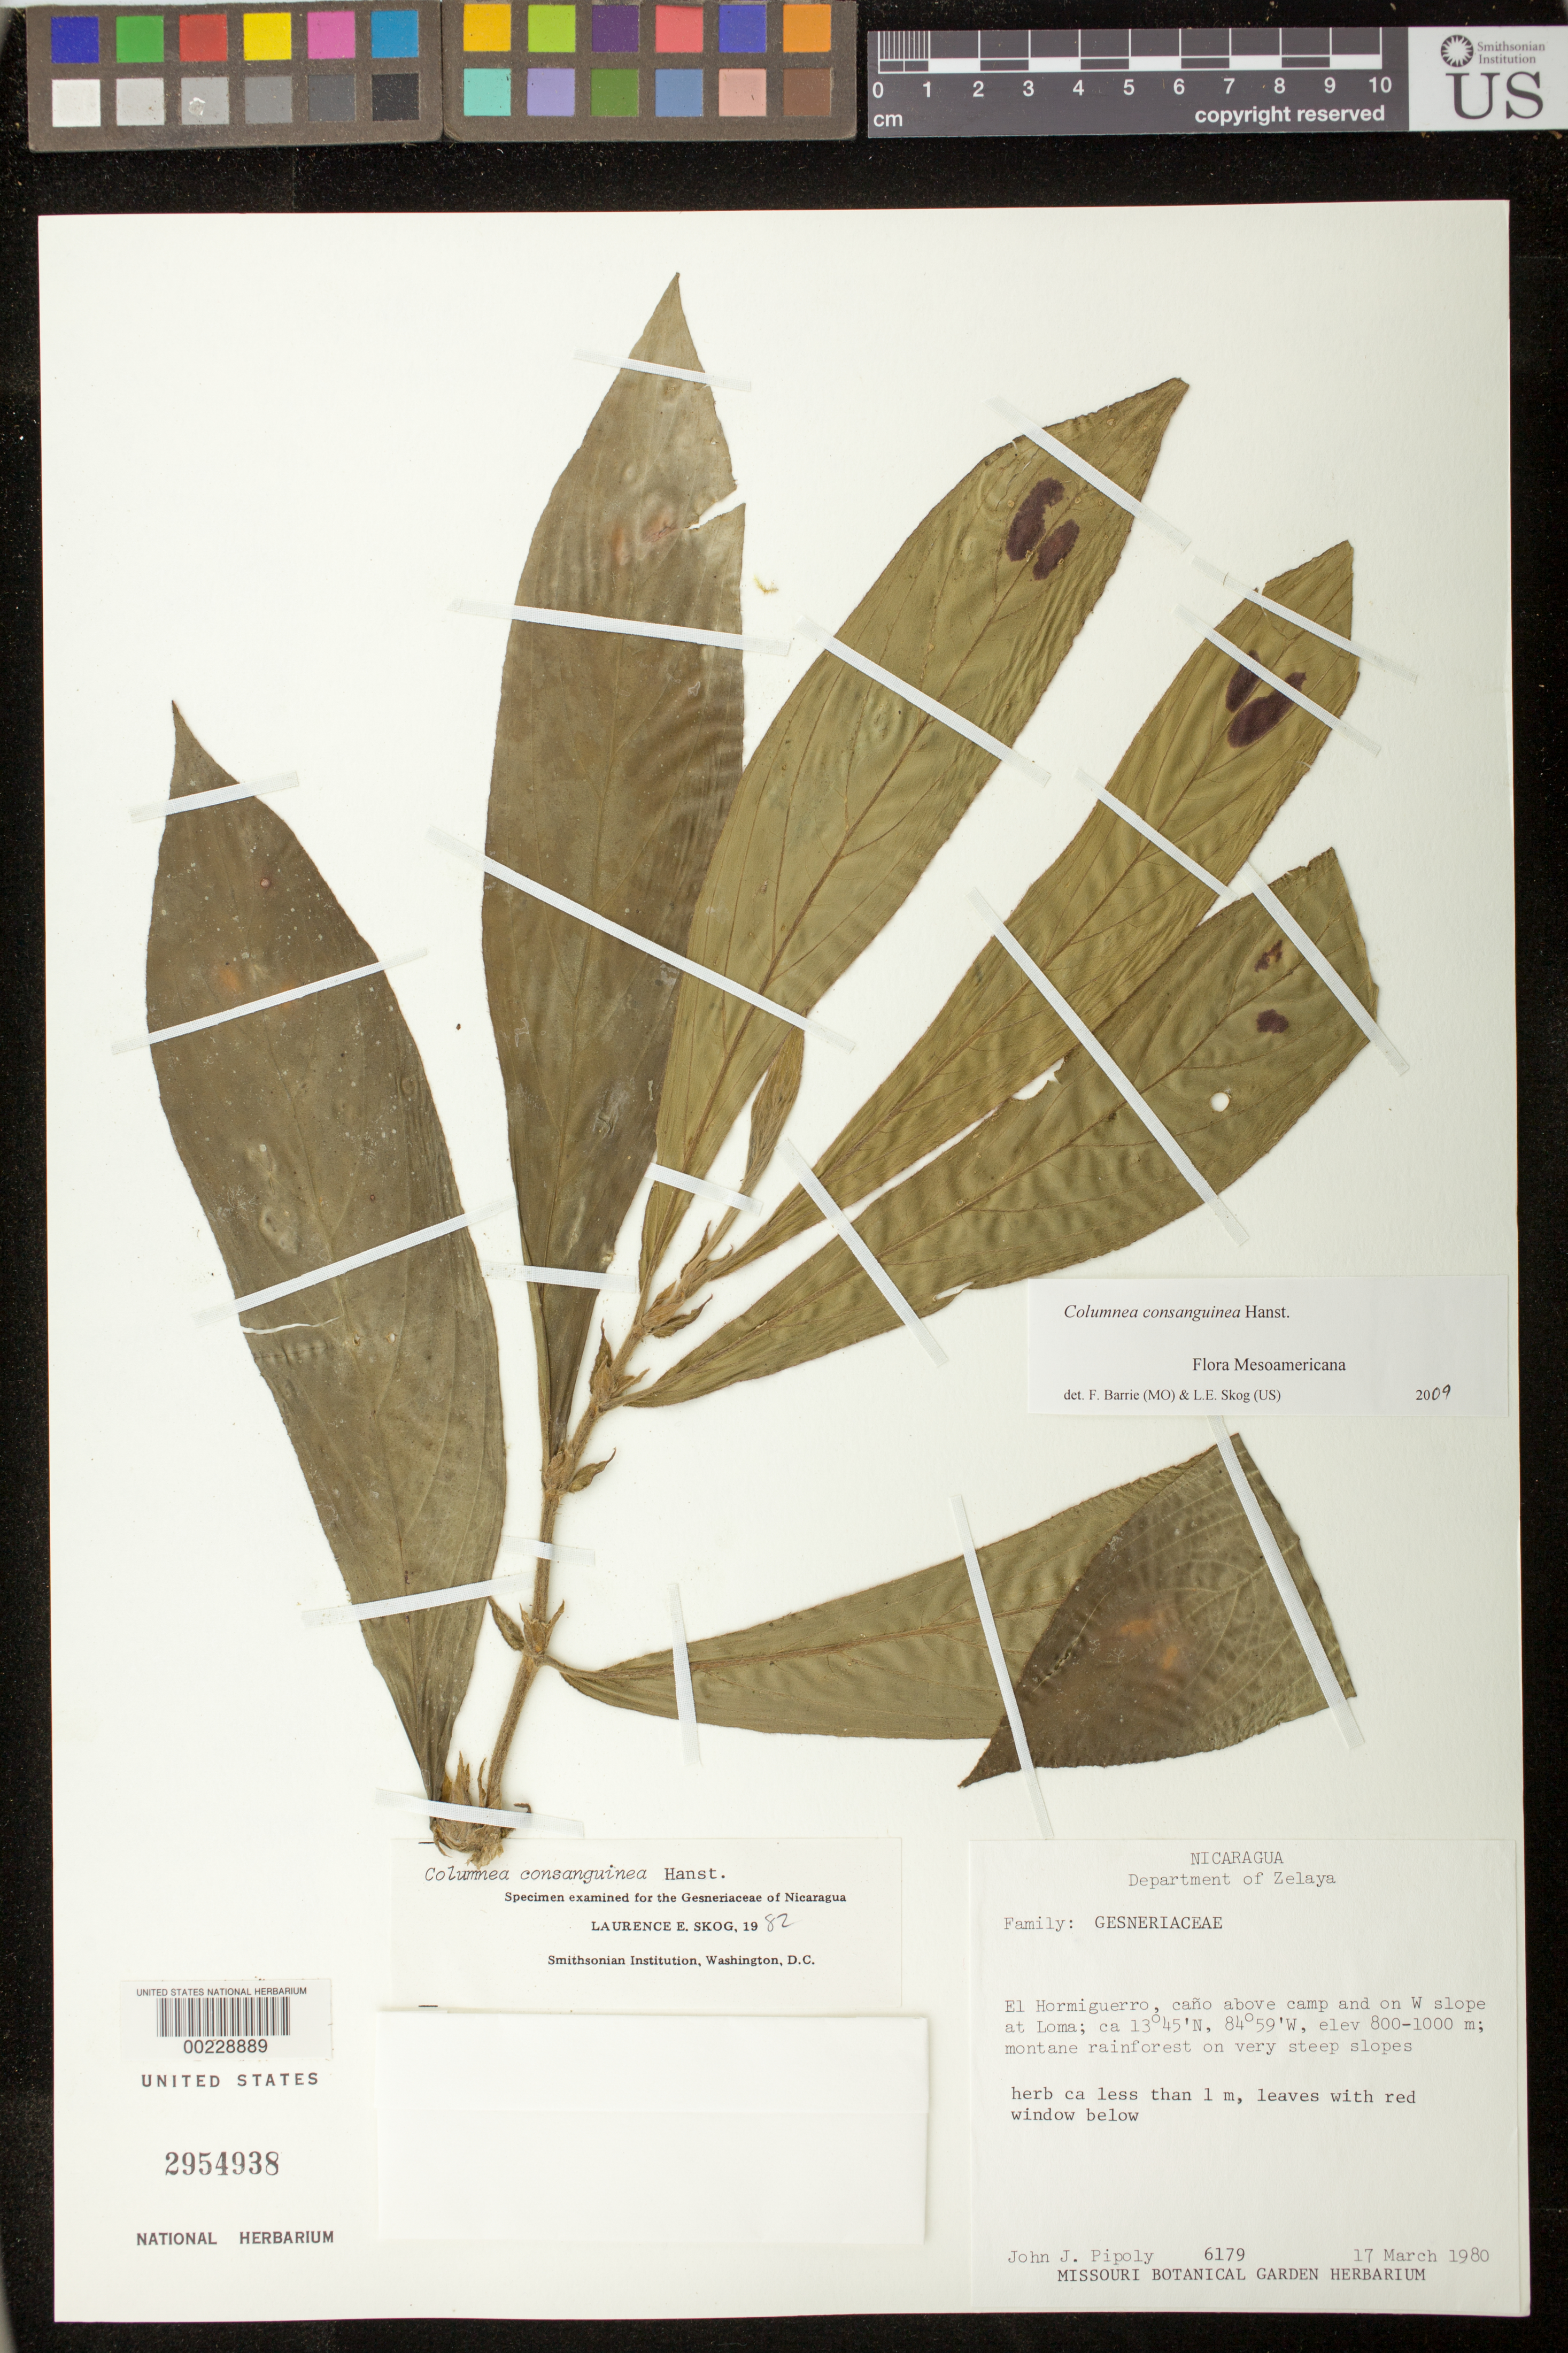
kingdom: Plantae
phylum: Tracheophyta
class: Magnoliopsida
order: Lamiales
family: Gesneriaceae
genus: Columnea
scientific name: Columnea consanguinea Hanst. var. consanguinea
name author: (Hanst.) Hanst.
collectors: J. J. Pipoly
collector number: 6179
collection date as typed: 17 Mar 1980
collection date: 1980-03-17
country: Nicaragua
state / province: Atlántico Norte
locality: El Hormiguerro, Cano above camp and on W slope at Loma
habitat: Montane rainforest on very steep slopes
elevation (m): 800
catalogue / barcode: US 2954938